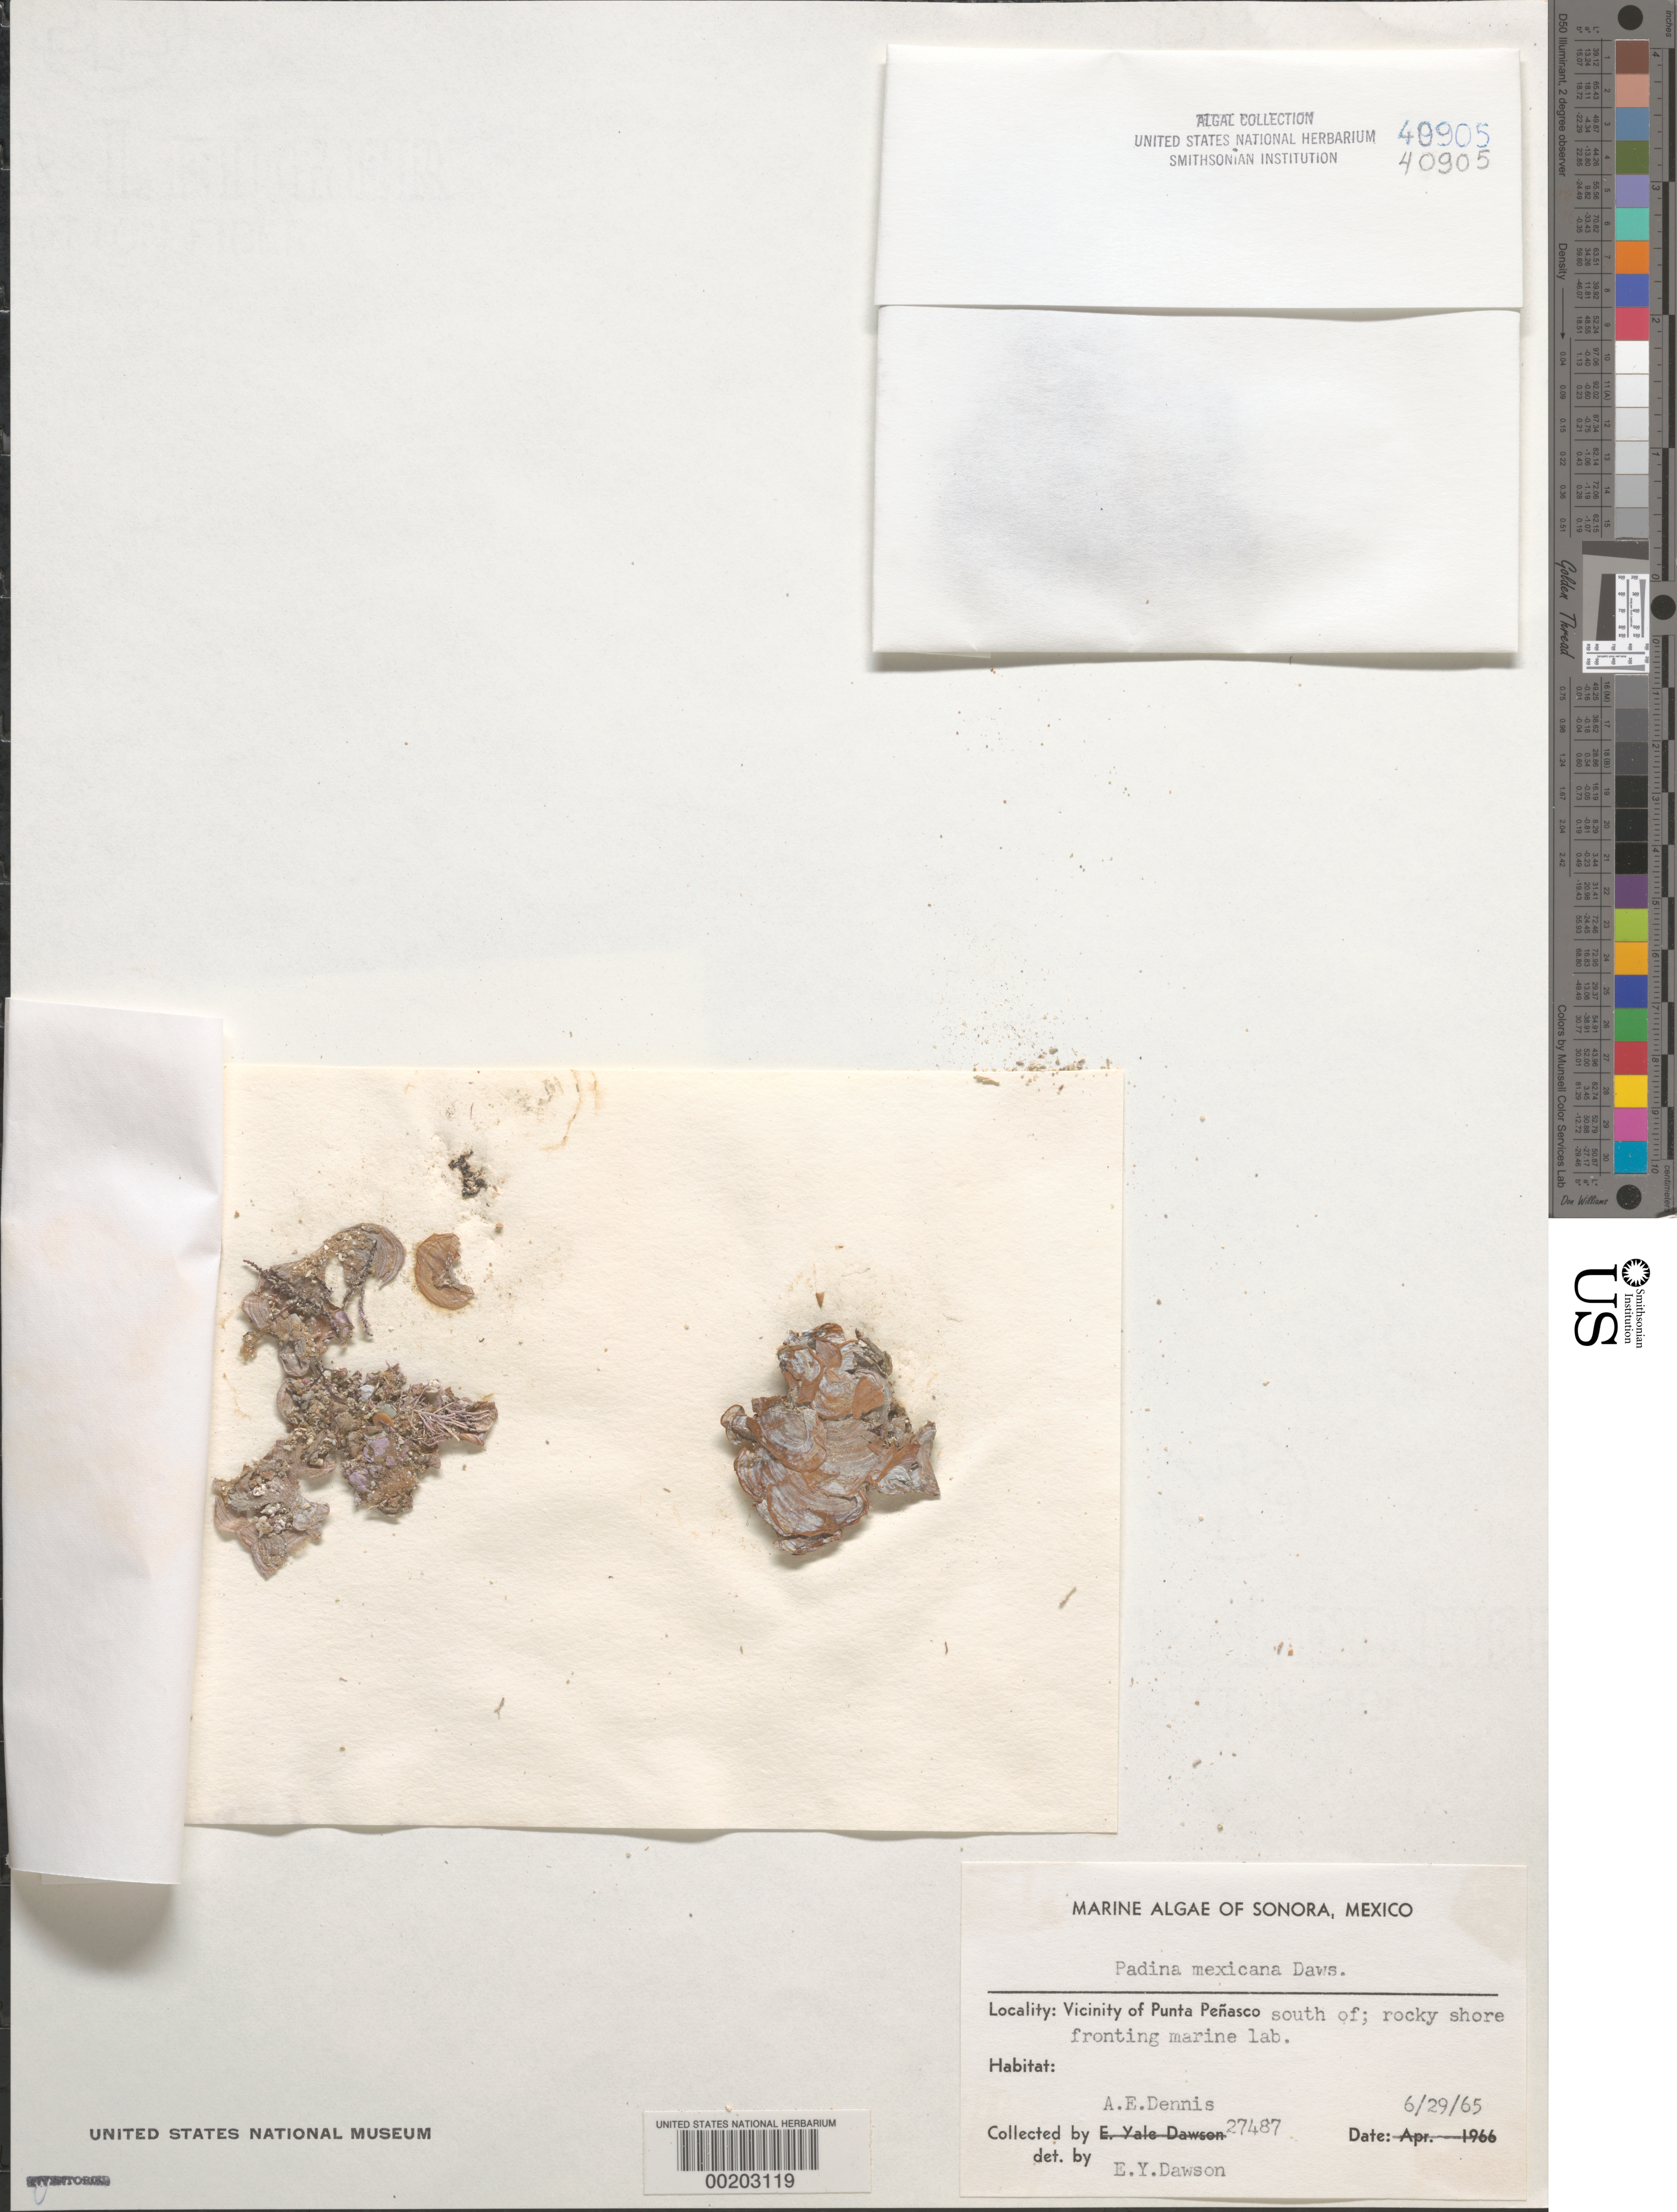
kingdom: Chromista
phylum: Ochrophyta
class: Phaeophyceae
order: Dictyotales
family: Dictyotaceae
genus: Padina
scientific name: Padina mexicana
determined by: Dawson, E. Y.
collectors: A. Dennis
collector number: EYD 27487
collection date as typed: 29 Jun 1965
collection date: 1965-06-29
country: Mexico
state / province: Sonora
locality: Marine laboratory shore, south of Punta Penasco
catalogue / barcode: US 40905